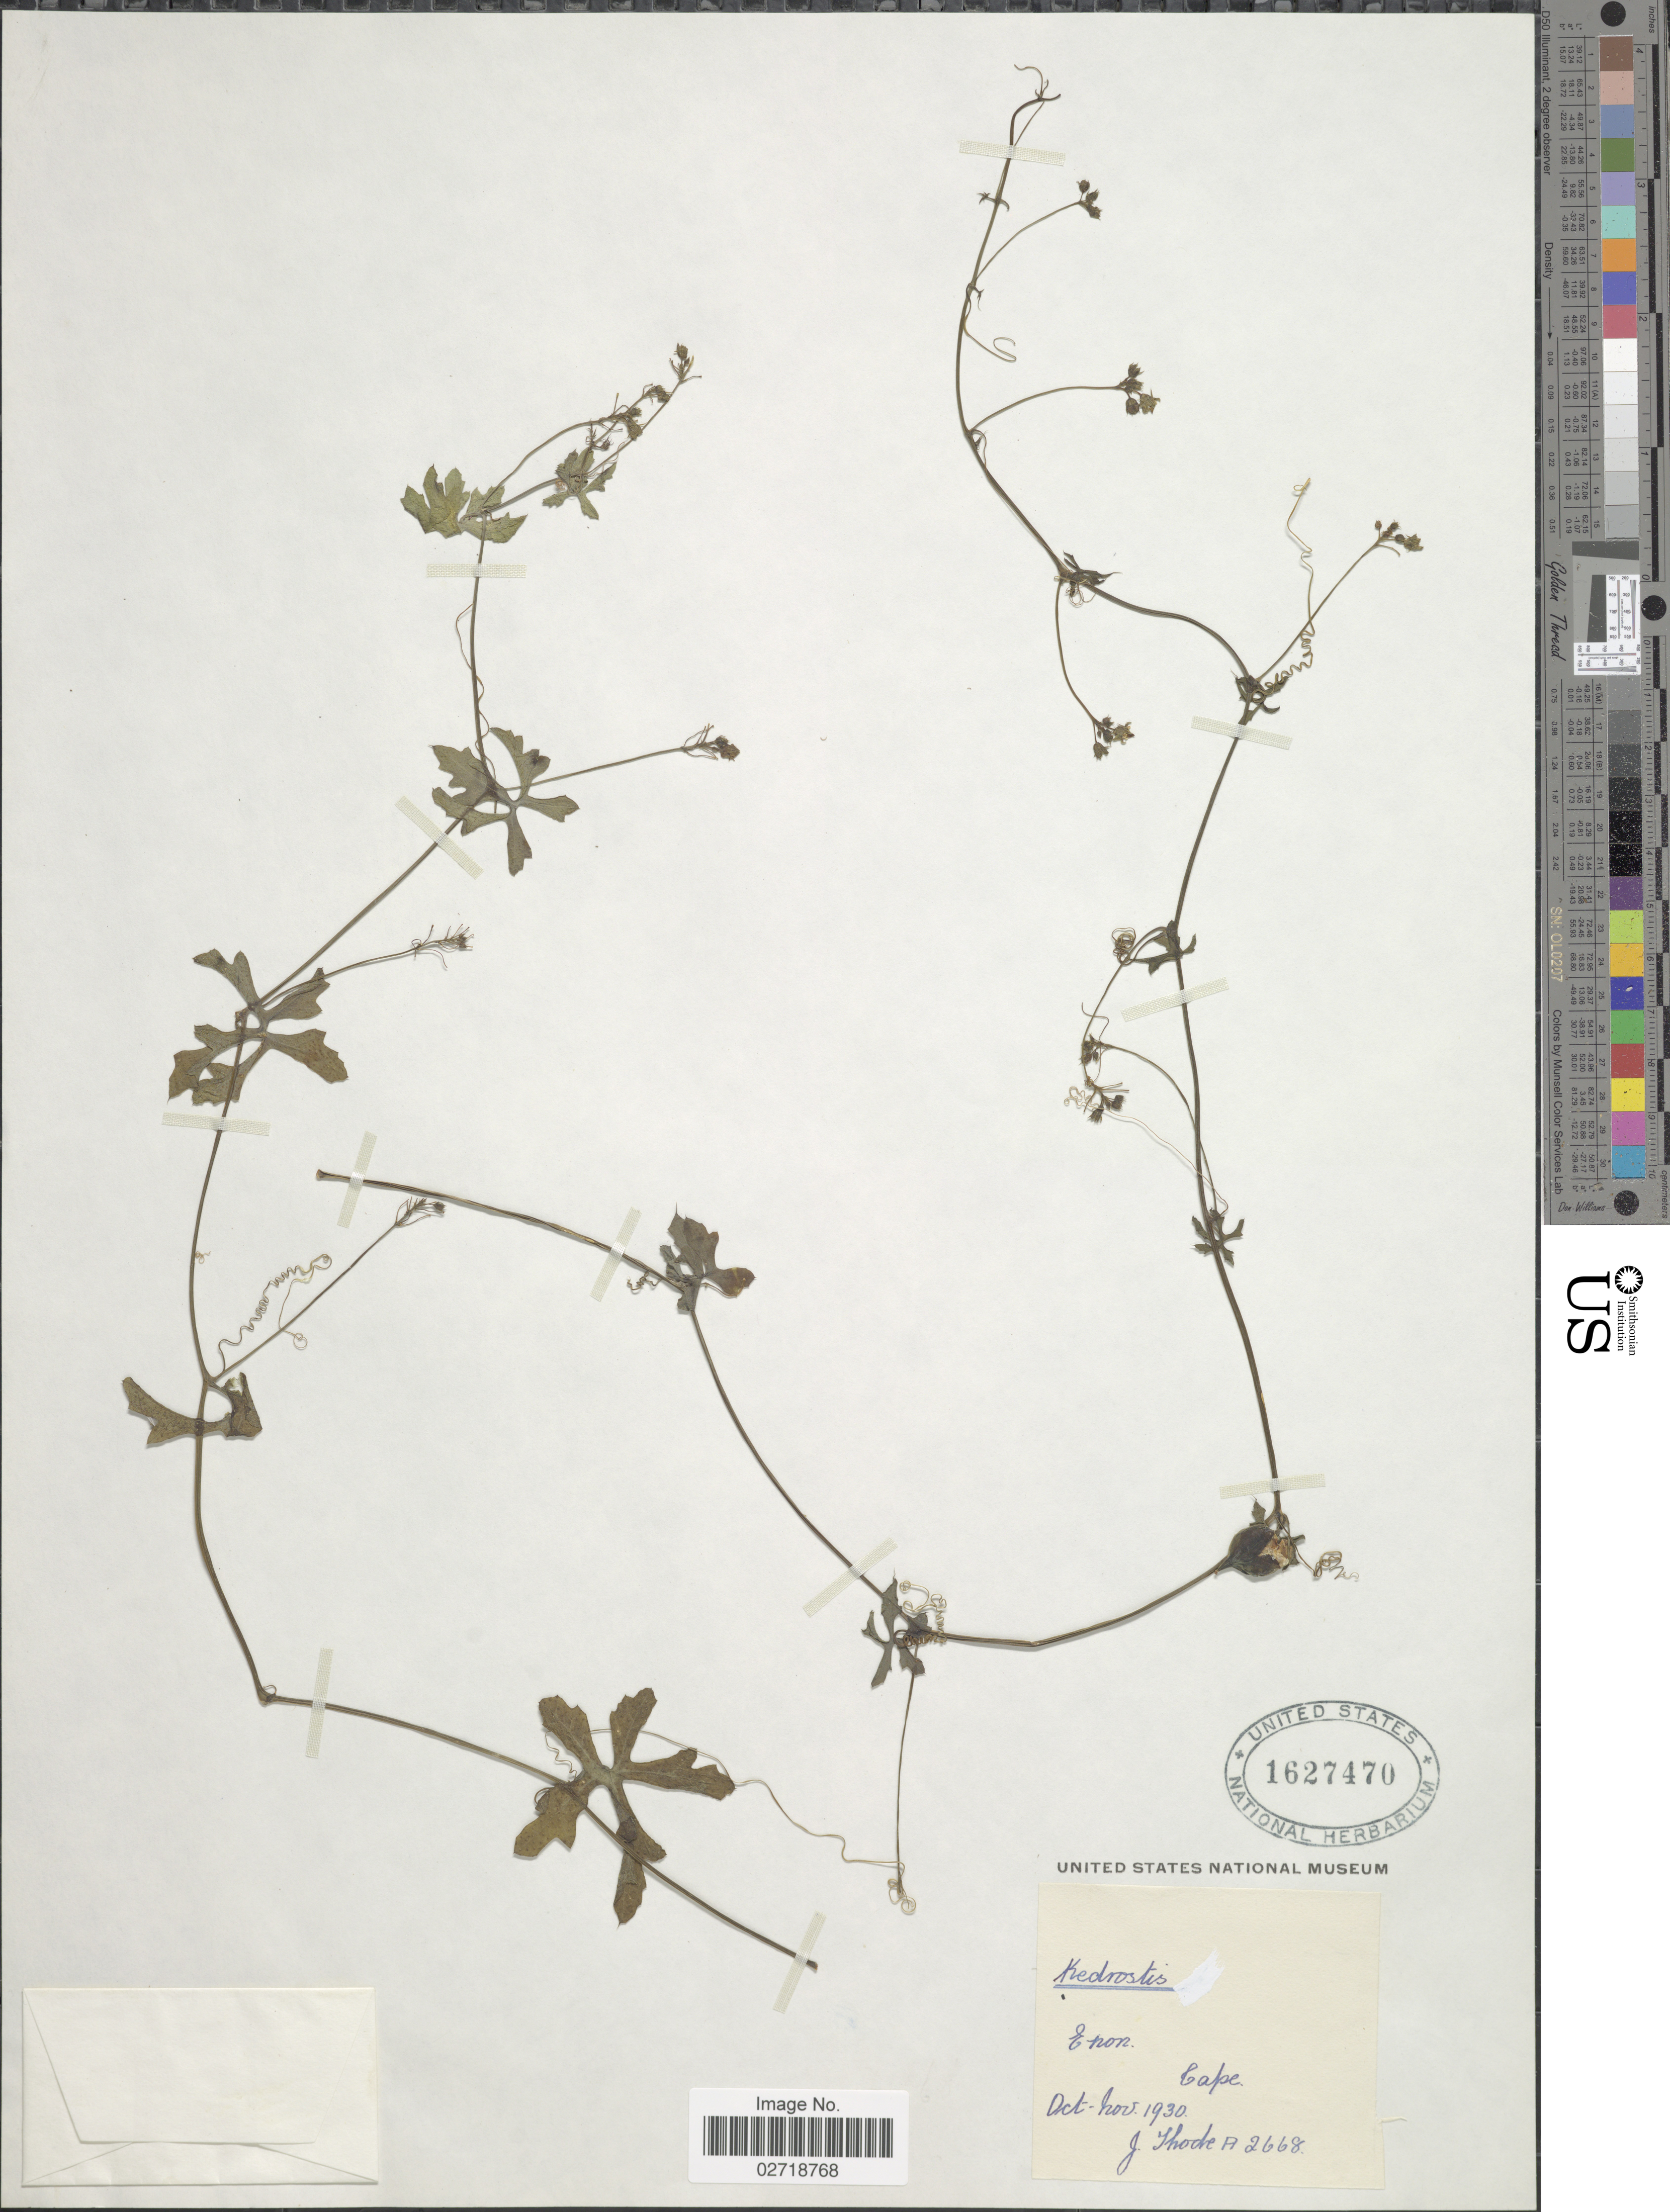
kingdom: Plantae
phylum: Tracheophyta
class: Magnoliopsida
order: Cucurbitales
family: Cucurbitaceae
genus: Kedrostis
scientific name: Kedrostis sp.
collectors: J. Thode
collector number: A2668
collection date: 1930-10/1930-11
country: South Africa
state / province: Eastern Cape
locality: Enon, Cape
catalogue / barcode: US 1627470